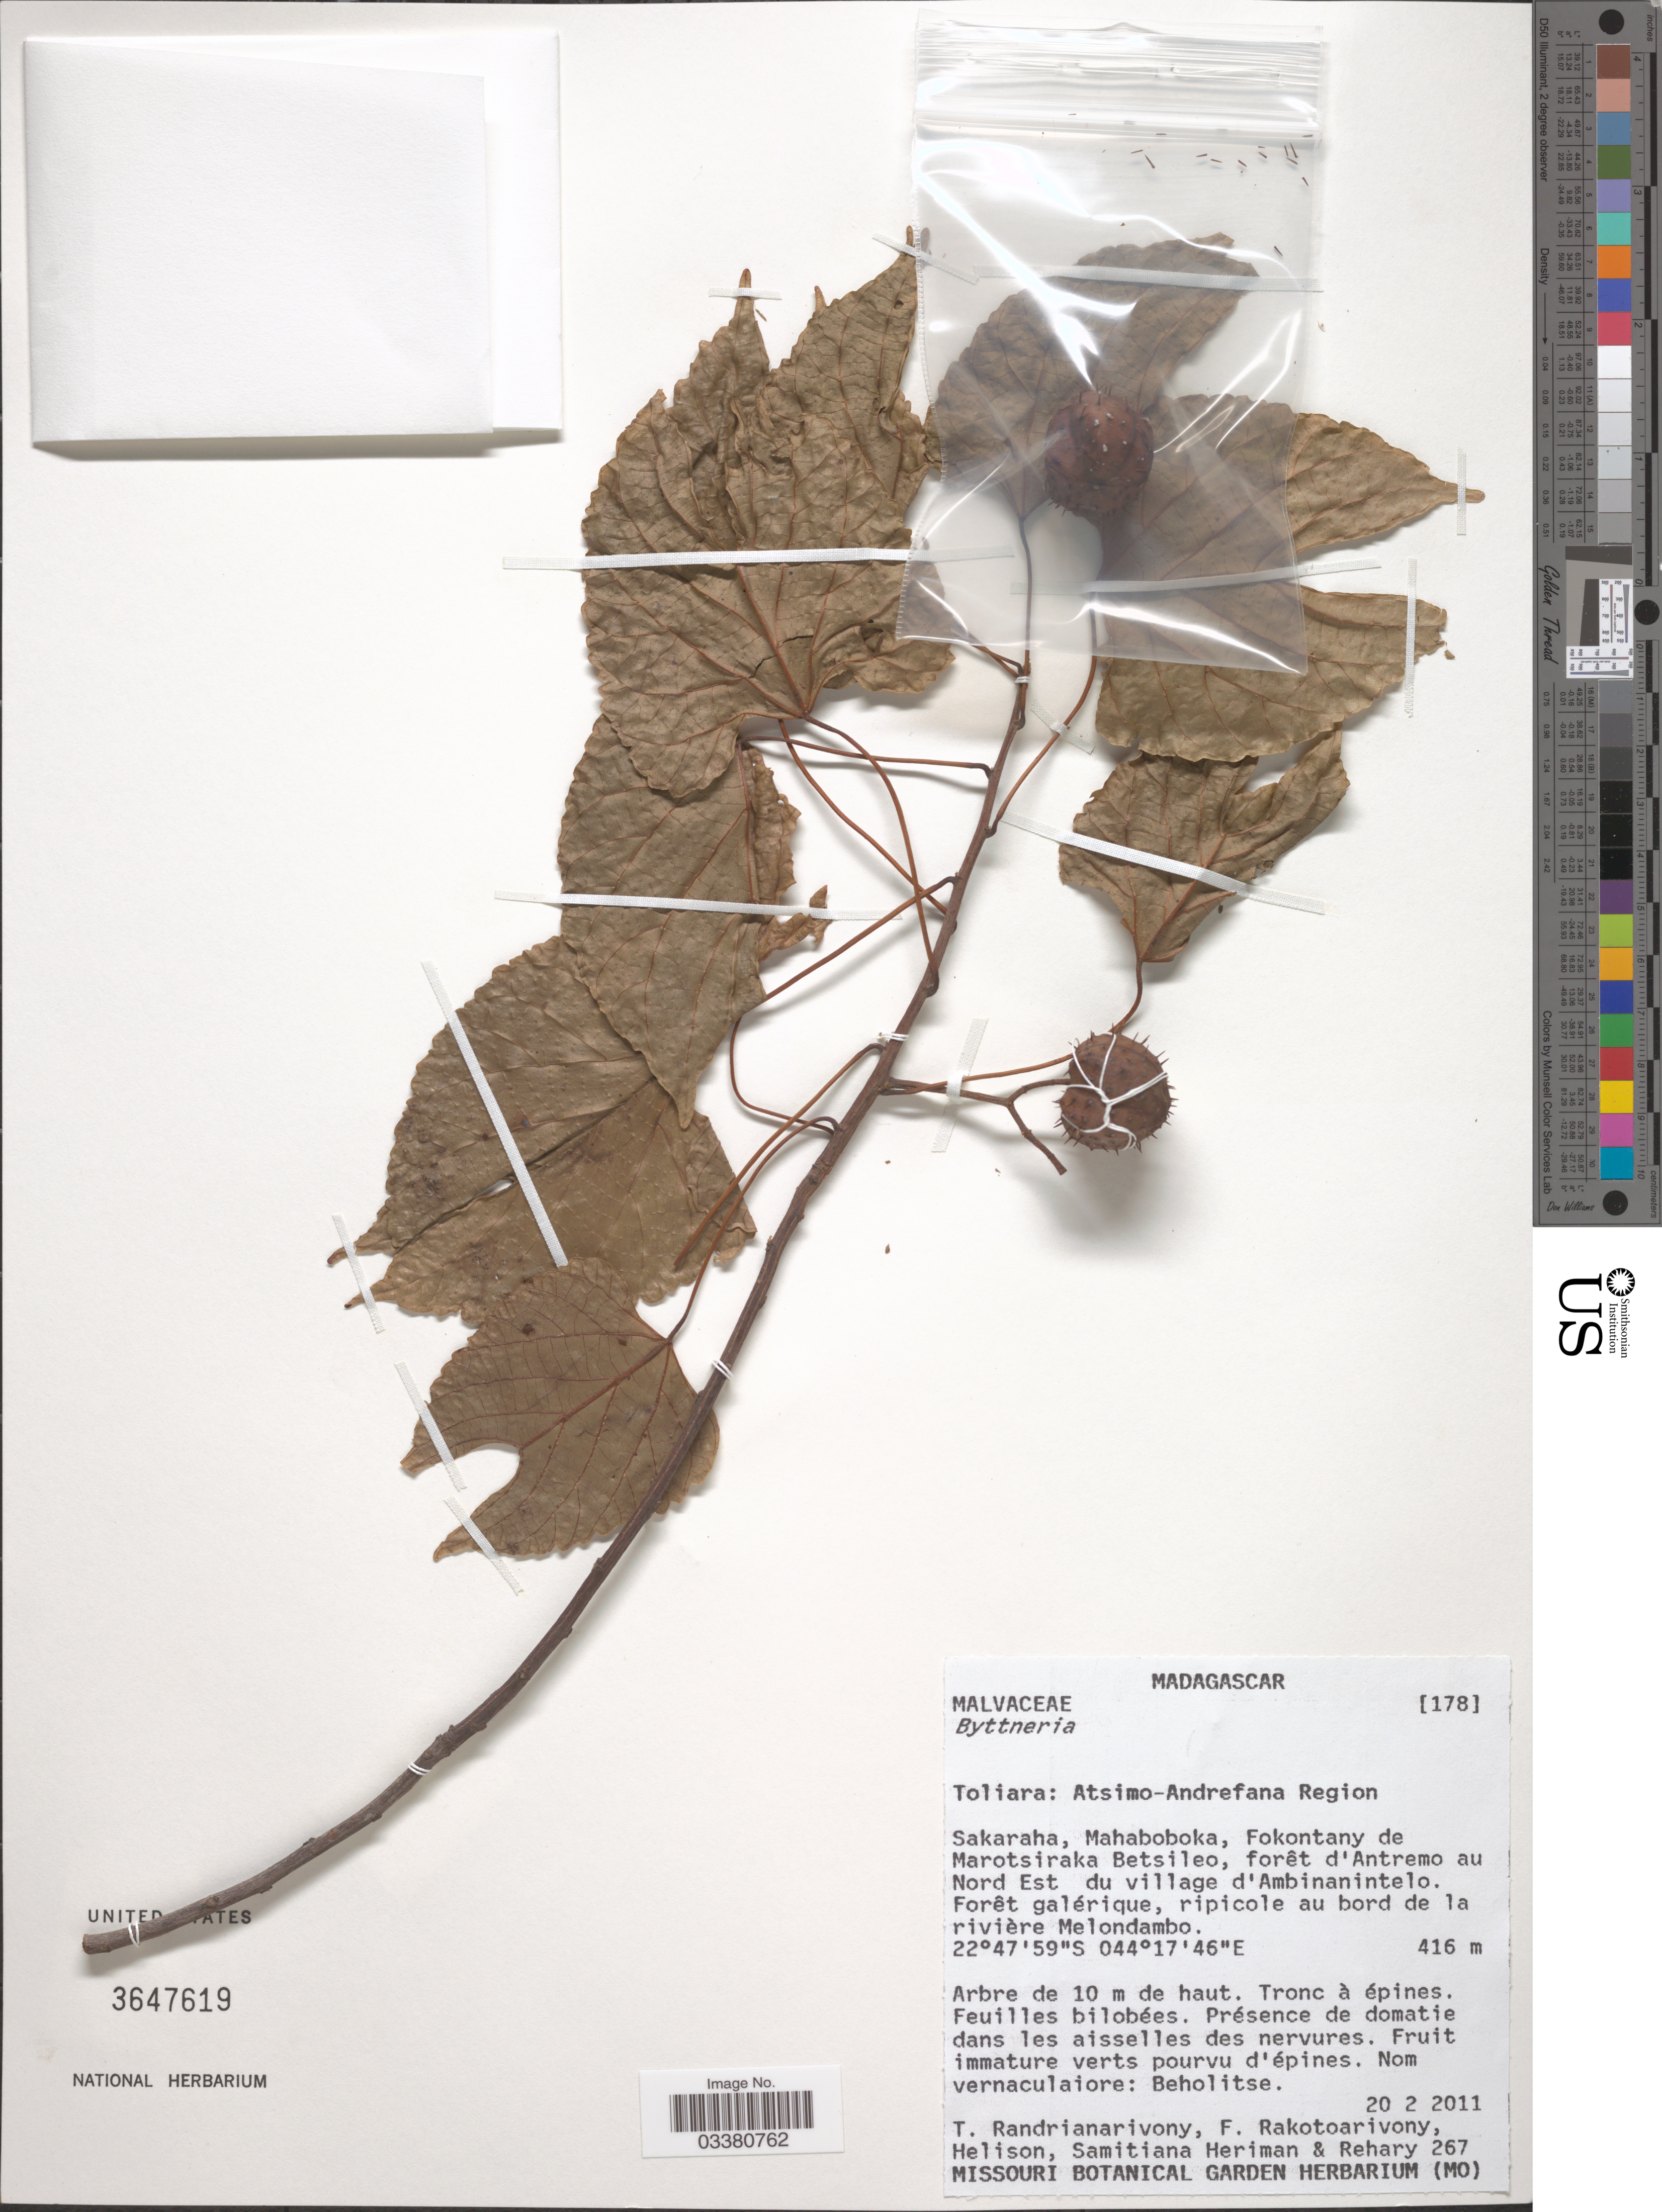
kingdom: Plantae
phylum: Tracheophyta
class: Magnoliopsida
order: Malvales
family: Malvaceae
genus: Byttneria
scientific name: Byttneria sp.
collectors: T. Randrianarivony, F. Rakotoarivony, Helison, --, S. Heriman & Rehary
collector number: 267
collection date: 2011-02-20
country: Madagascar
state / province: Atsimo-Andrefana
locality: Atsimo-Andrefana Region. Sakaraha, Mahaboboka, Fokontany de Marotsiraka Betsileo, forêt d'Antremo au Nord Est du village d'Ambinanintelo. Forêt galérique, ripicole au bord de la rivière Melondambo.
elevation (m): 416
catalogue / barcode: US 3647619